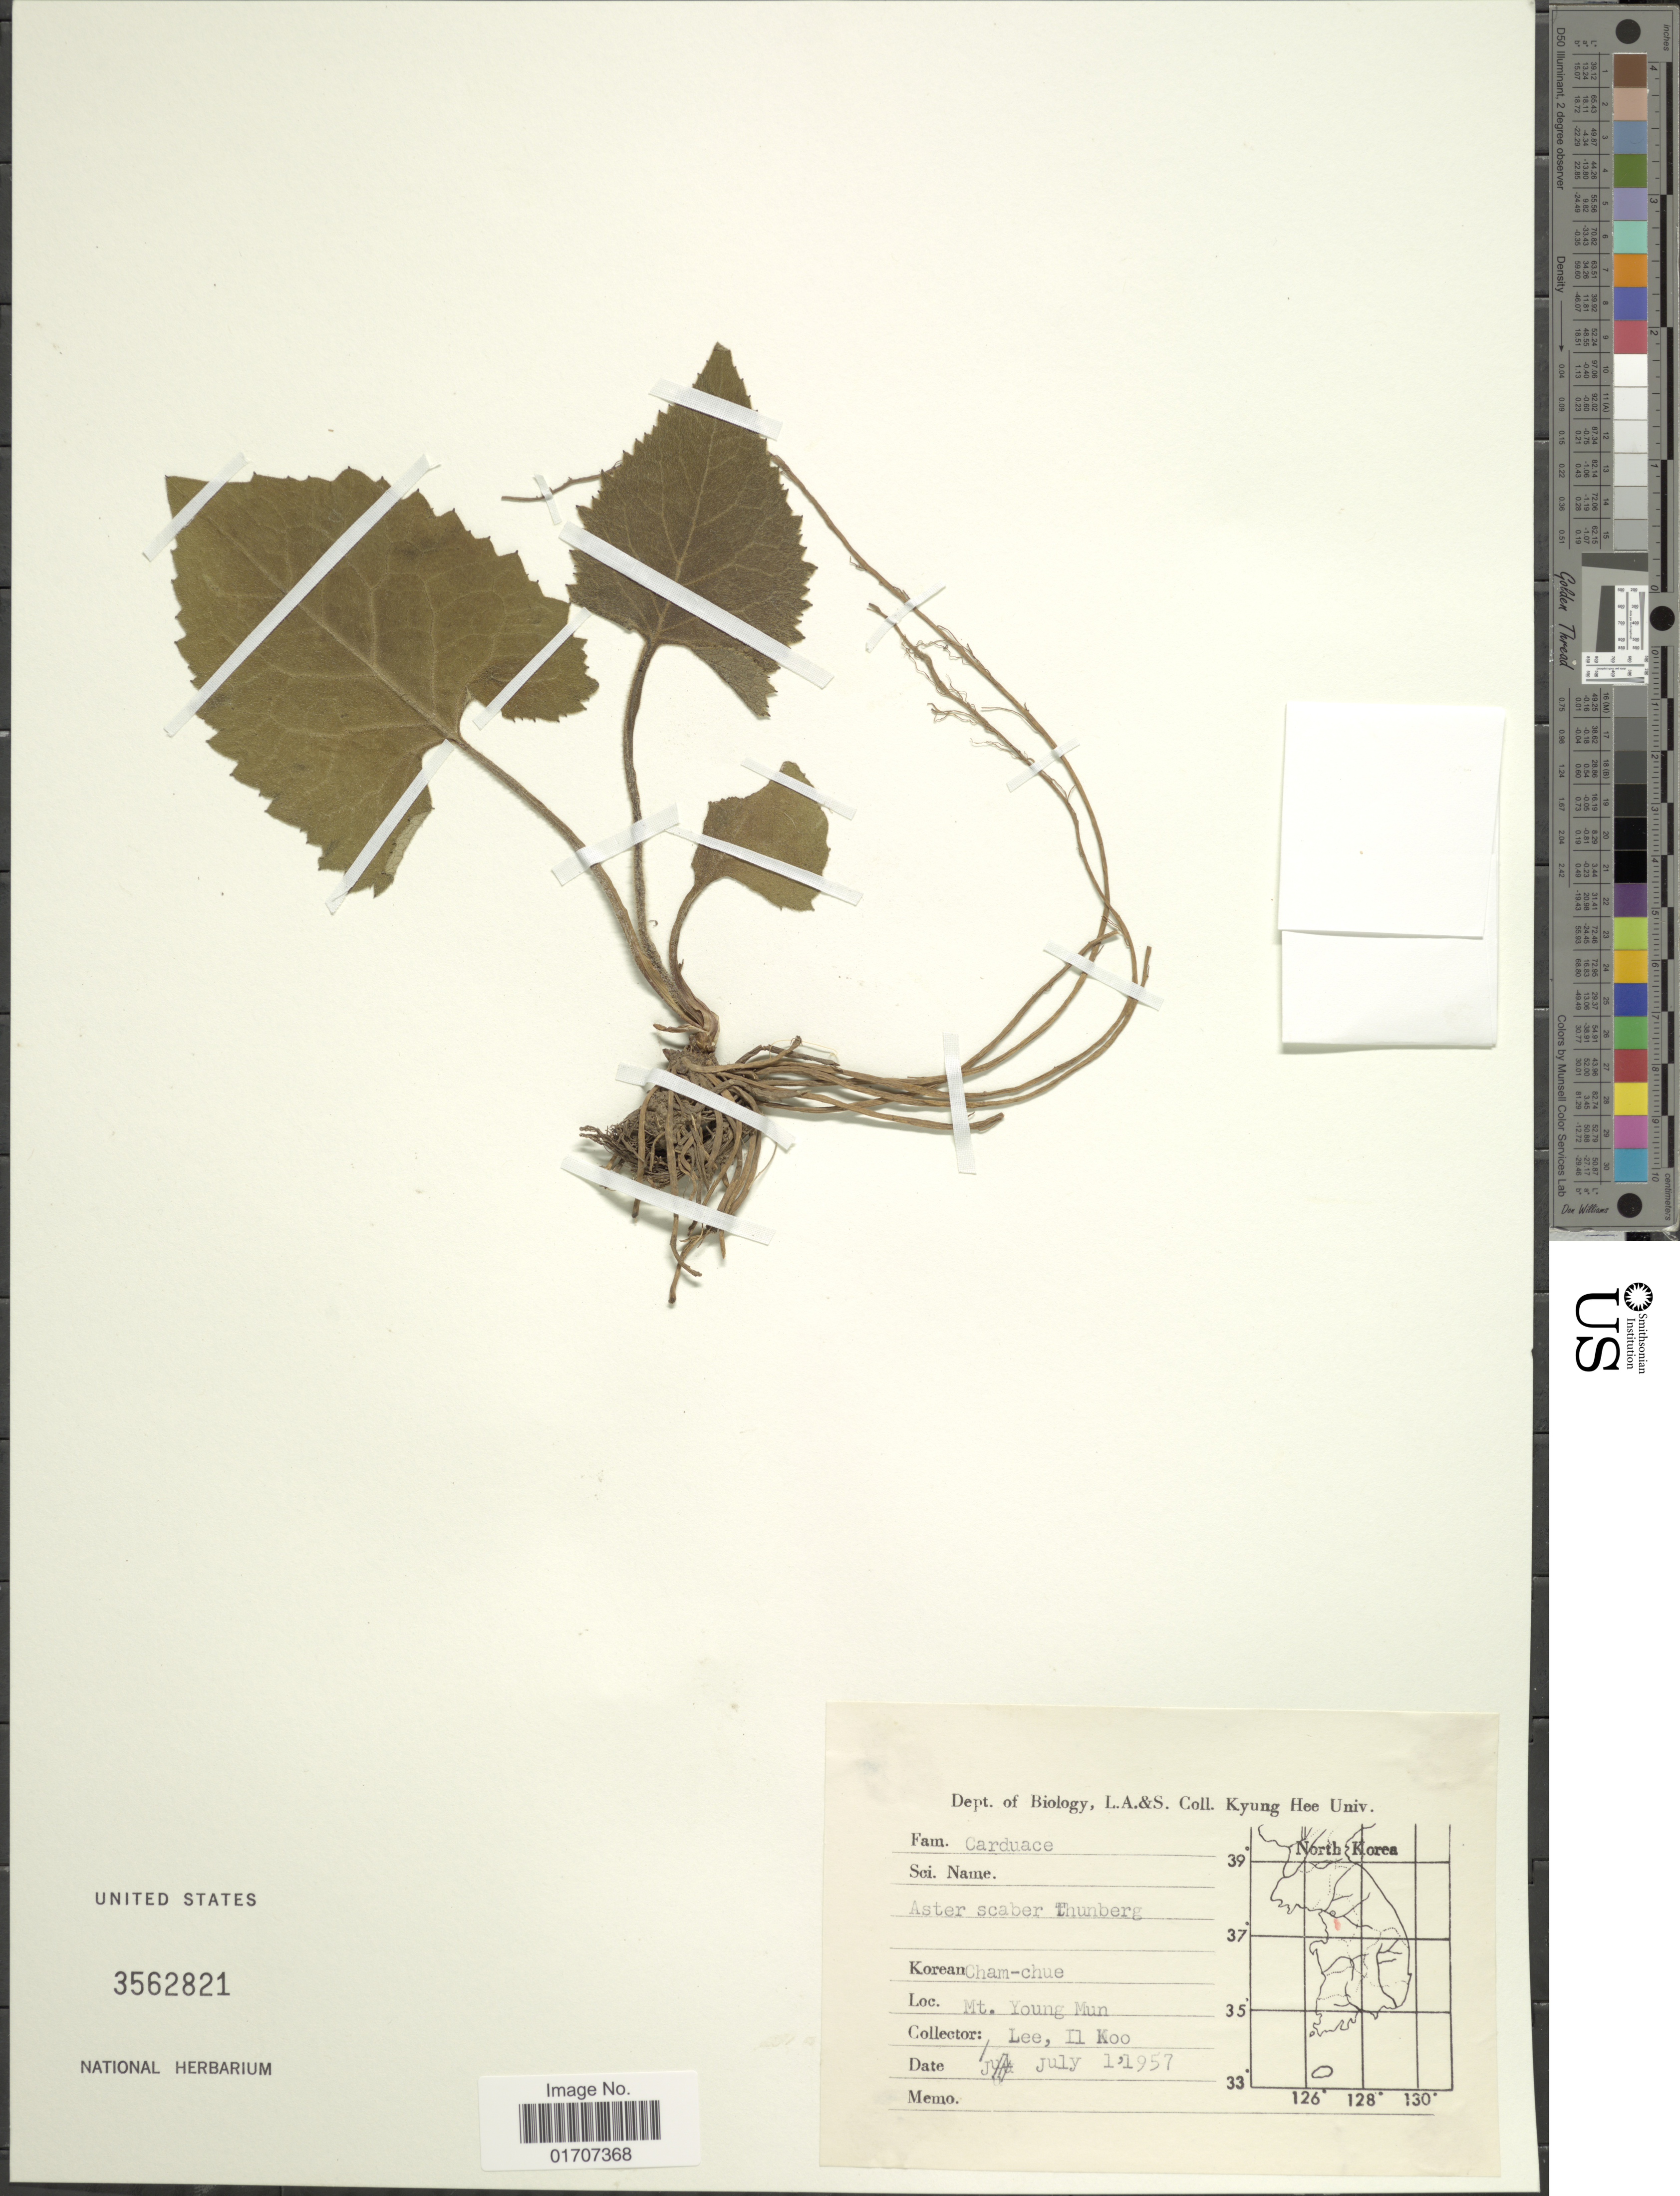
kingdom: Plantae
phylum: Tracheophyta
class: Magnoliopsida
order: Asterales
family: Asteraceae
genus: Doellingeria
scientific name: Doellingeria scabra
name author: (Thunb.) Nees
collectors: I. Lee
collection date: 1957-07-01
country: South Korea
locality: Mt. Young Mun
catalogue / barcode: US 3562821